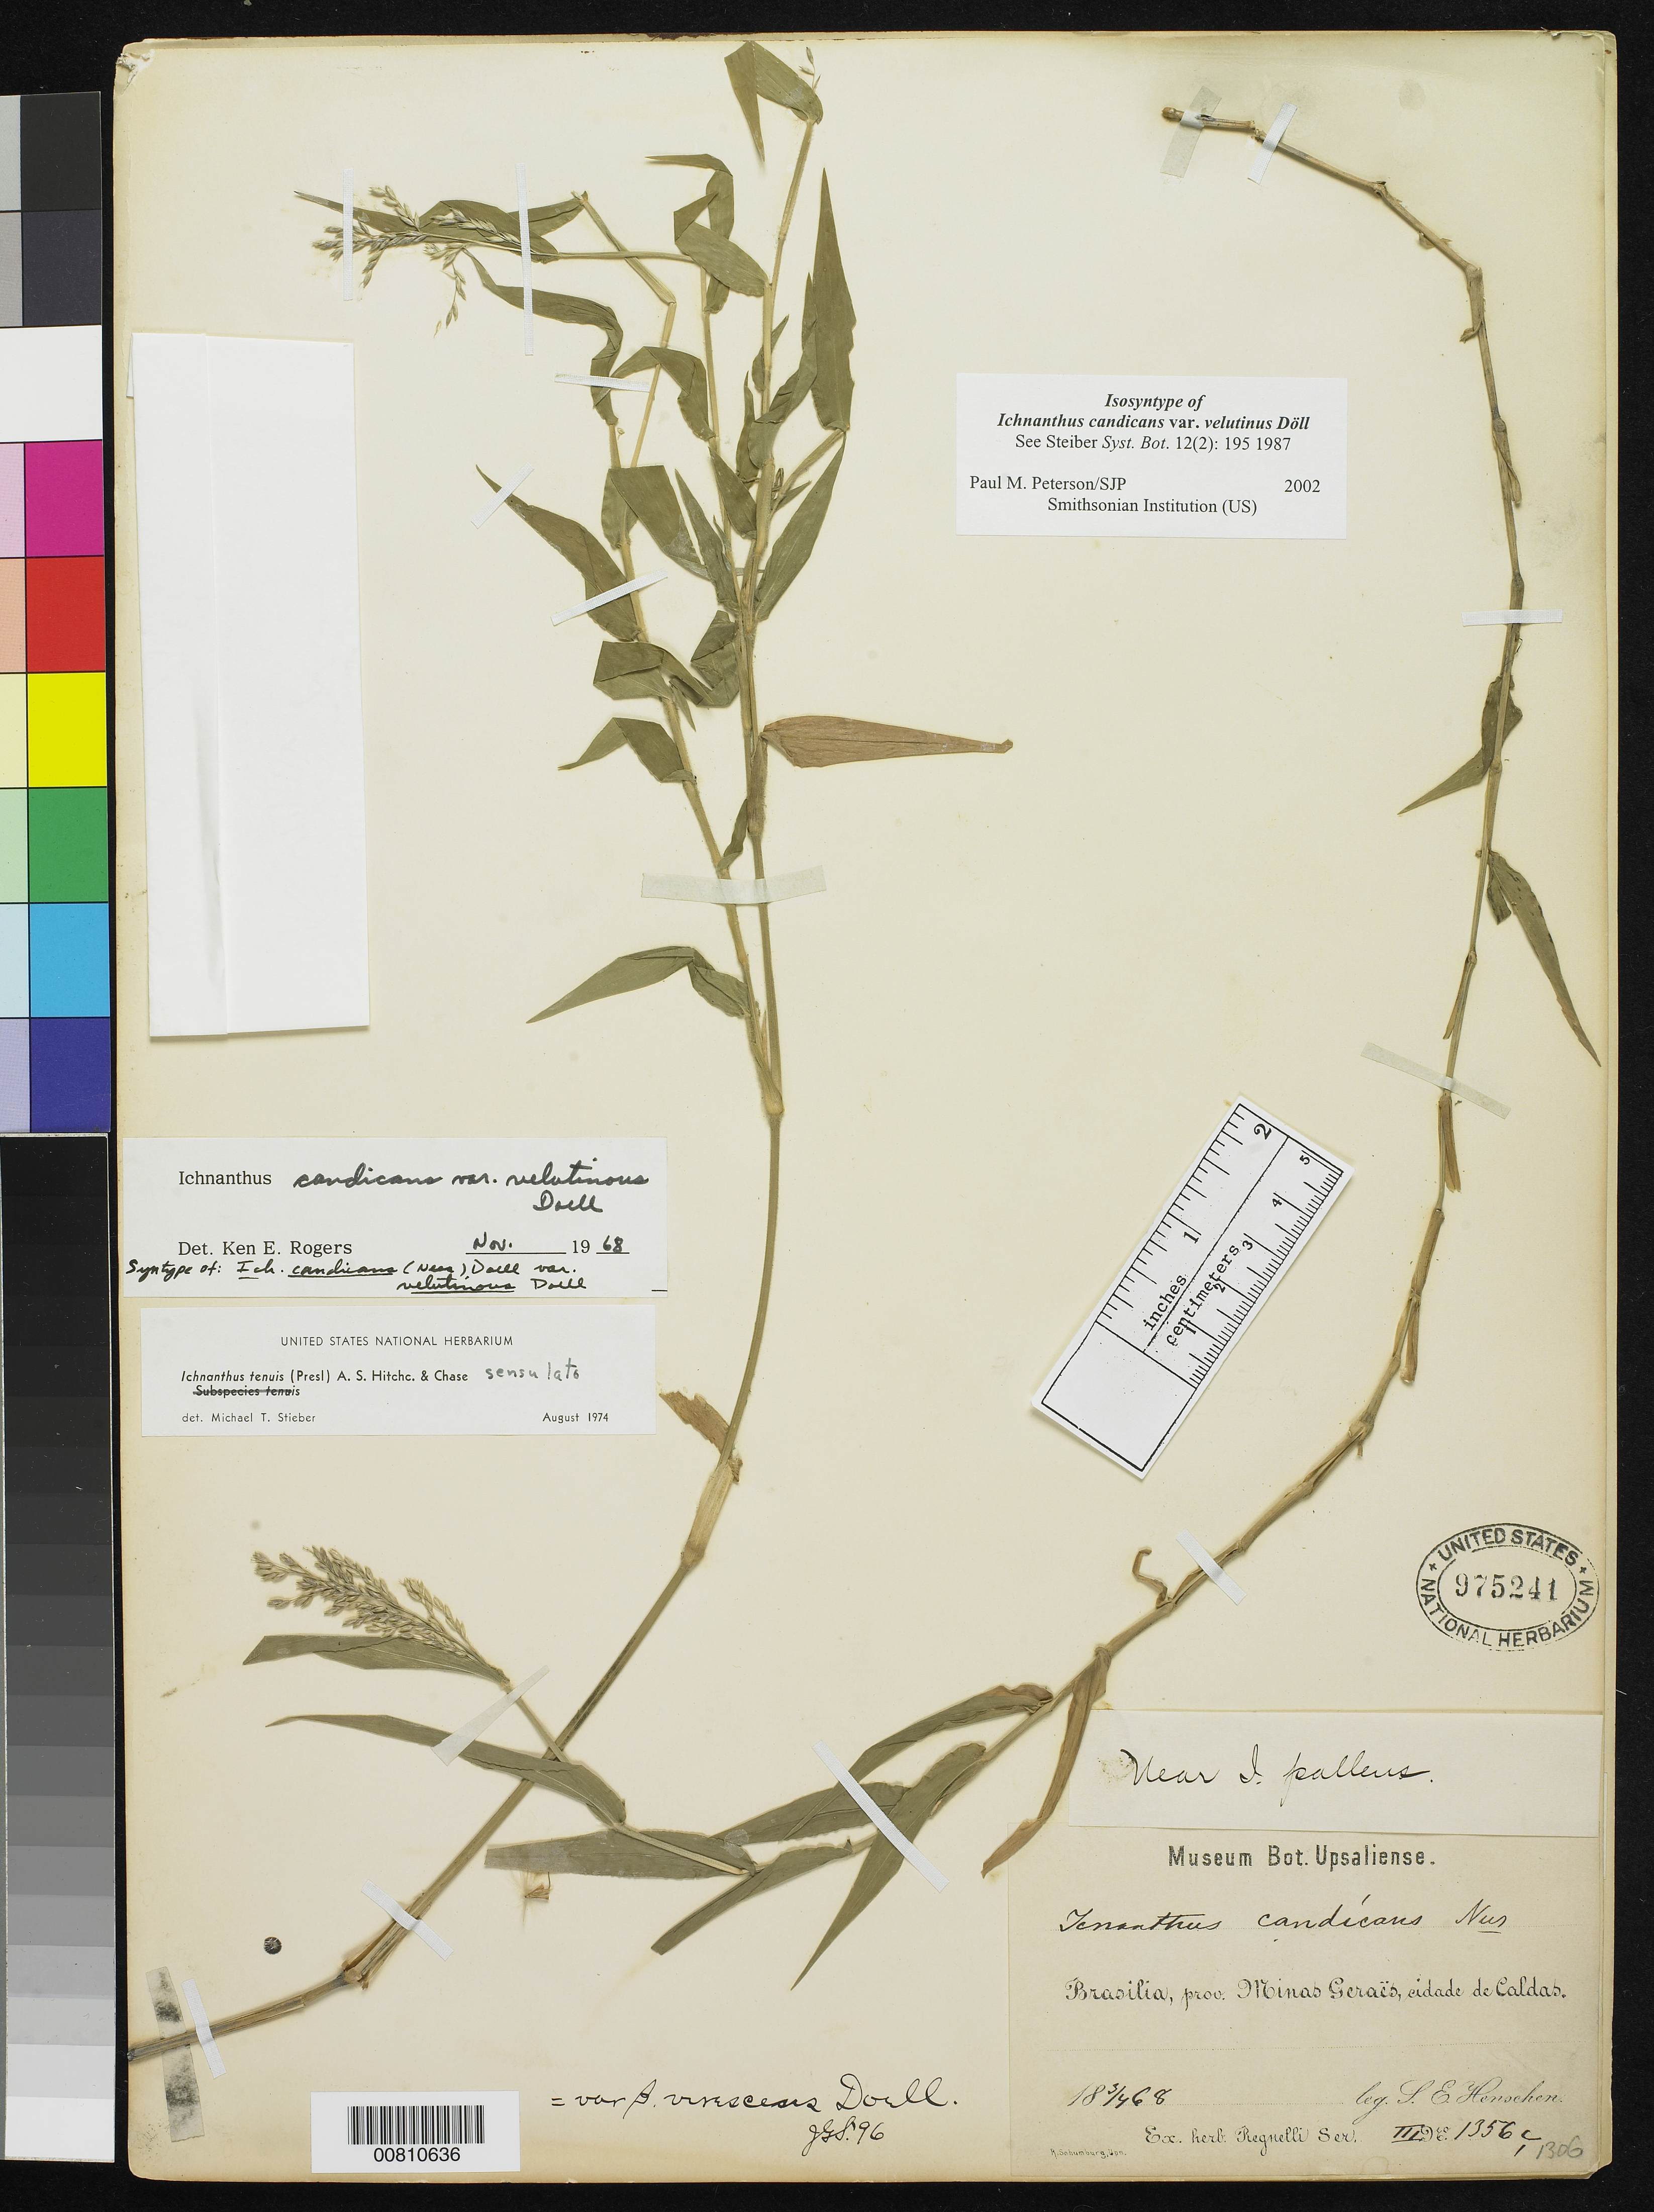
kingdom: Plantae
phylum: Tracheophyta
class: Liliopsida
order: Poales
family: Poaceae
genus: Ichnanthus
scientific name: Ichnanthus candicans var. velutinus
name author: Döll in Mart.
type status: Isosyntype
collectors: S. E. Henschen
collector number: Regnell III 1356c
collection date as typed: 03 Apr 1868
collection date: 1868-04-03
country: Brazil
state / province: Minas Gerais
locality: Brasilia, prov. Minas Geraes, cidade de Caldas.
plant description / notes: Lectotype is Warming s.n., designated by Steiber, Syst. Bot. 12: 195 (1987).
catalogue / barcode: US 975241